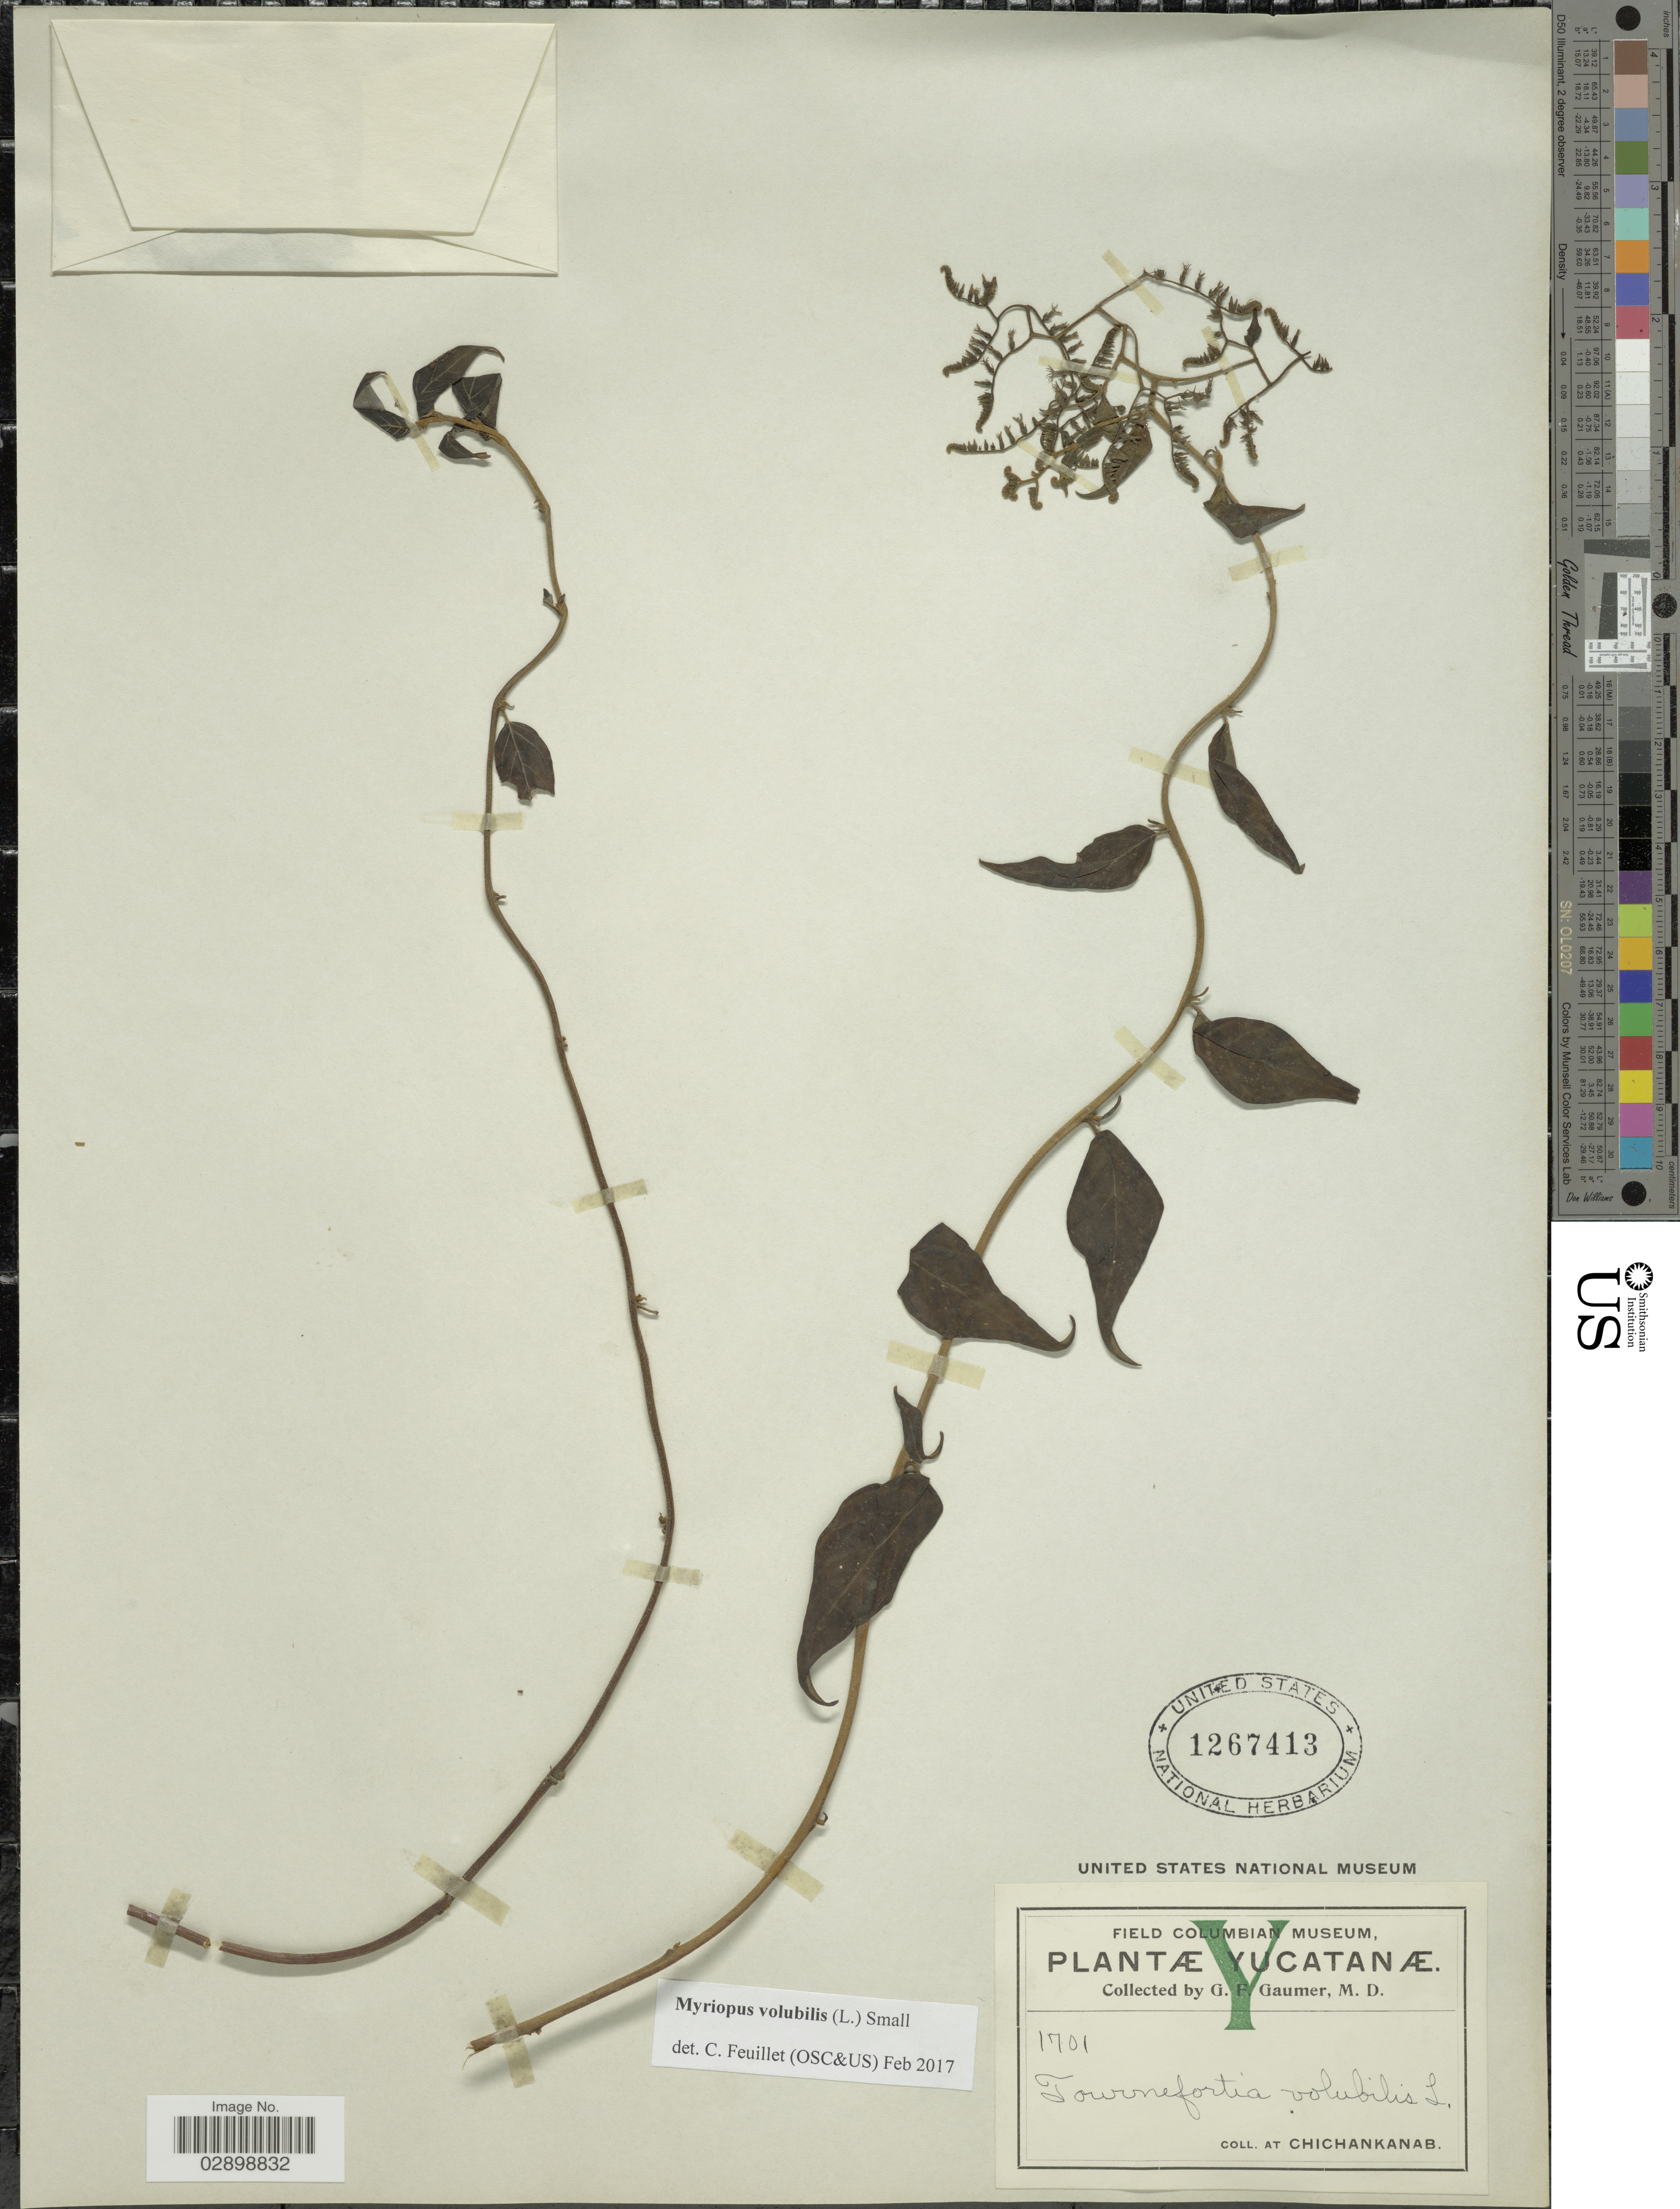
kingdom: Plantae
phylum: Tracheophyta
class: Magnoliopsida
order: Boraginales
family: Heliotropiaceae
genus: Myriopus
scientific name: Myriopus volubilis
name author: (L.) Small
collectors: G. F. Gaumer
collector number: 1701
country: Mexico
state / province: Yucatán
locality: Yucatanæ. At Chichankanab.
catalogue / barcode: US 1267413